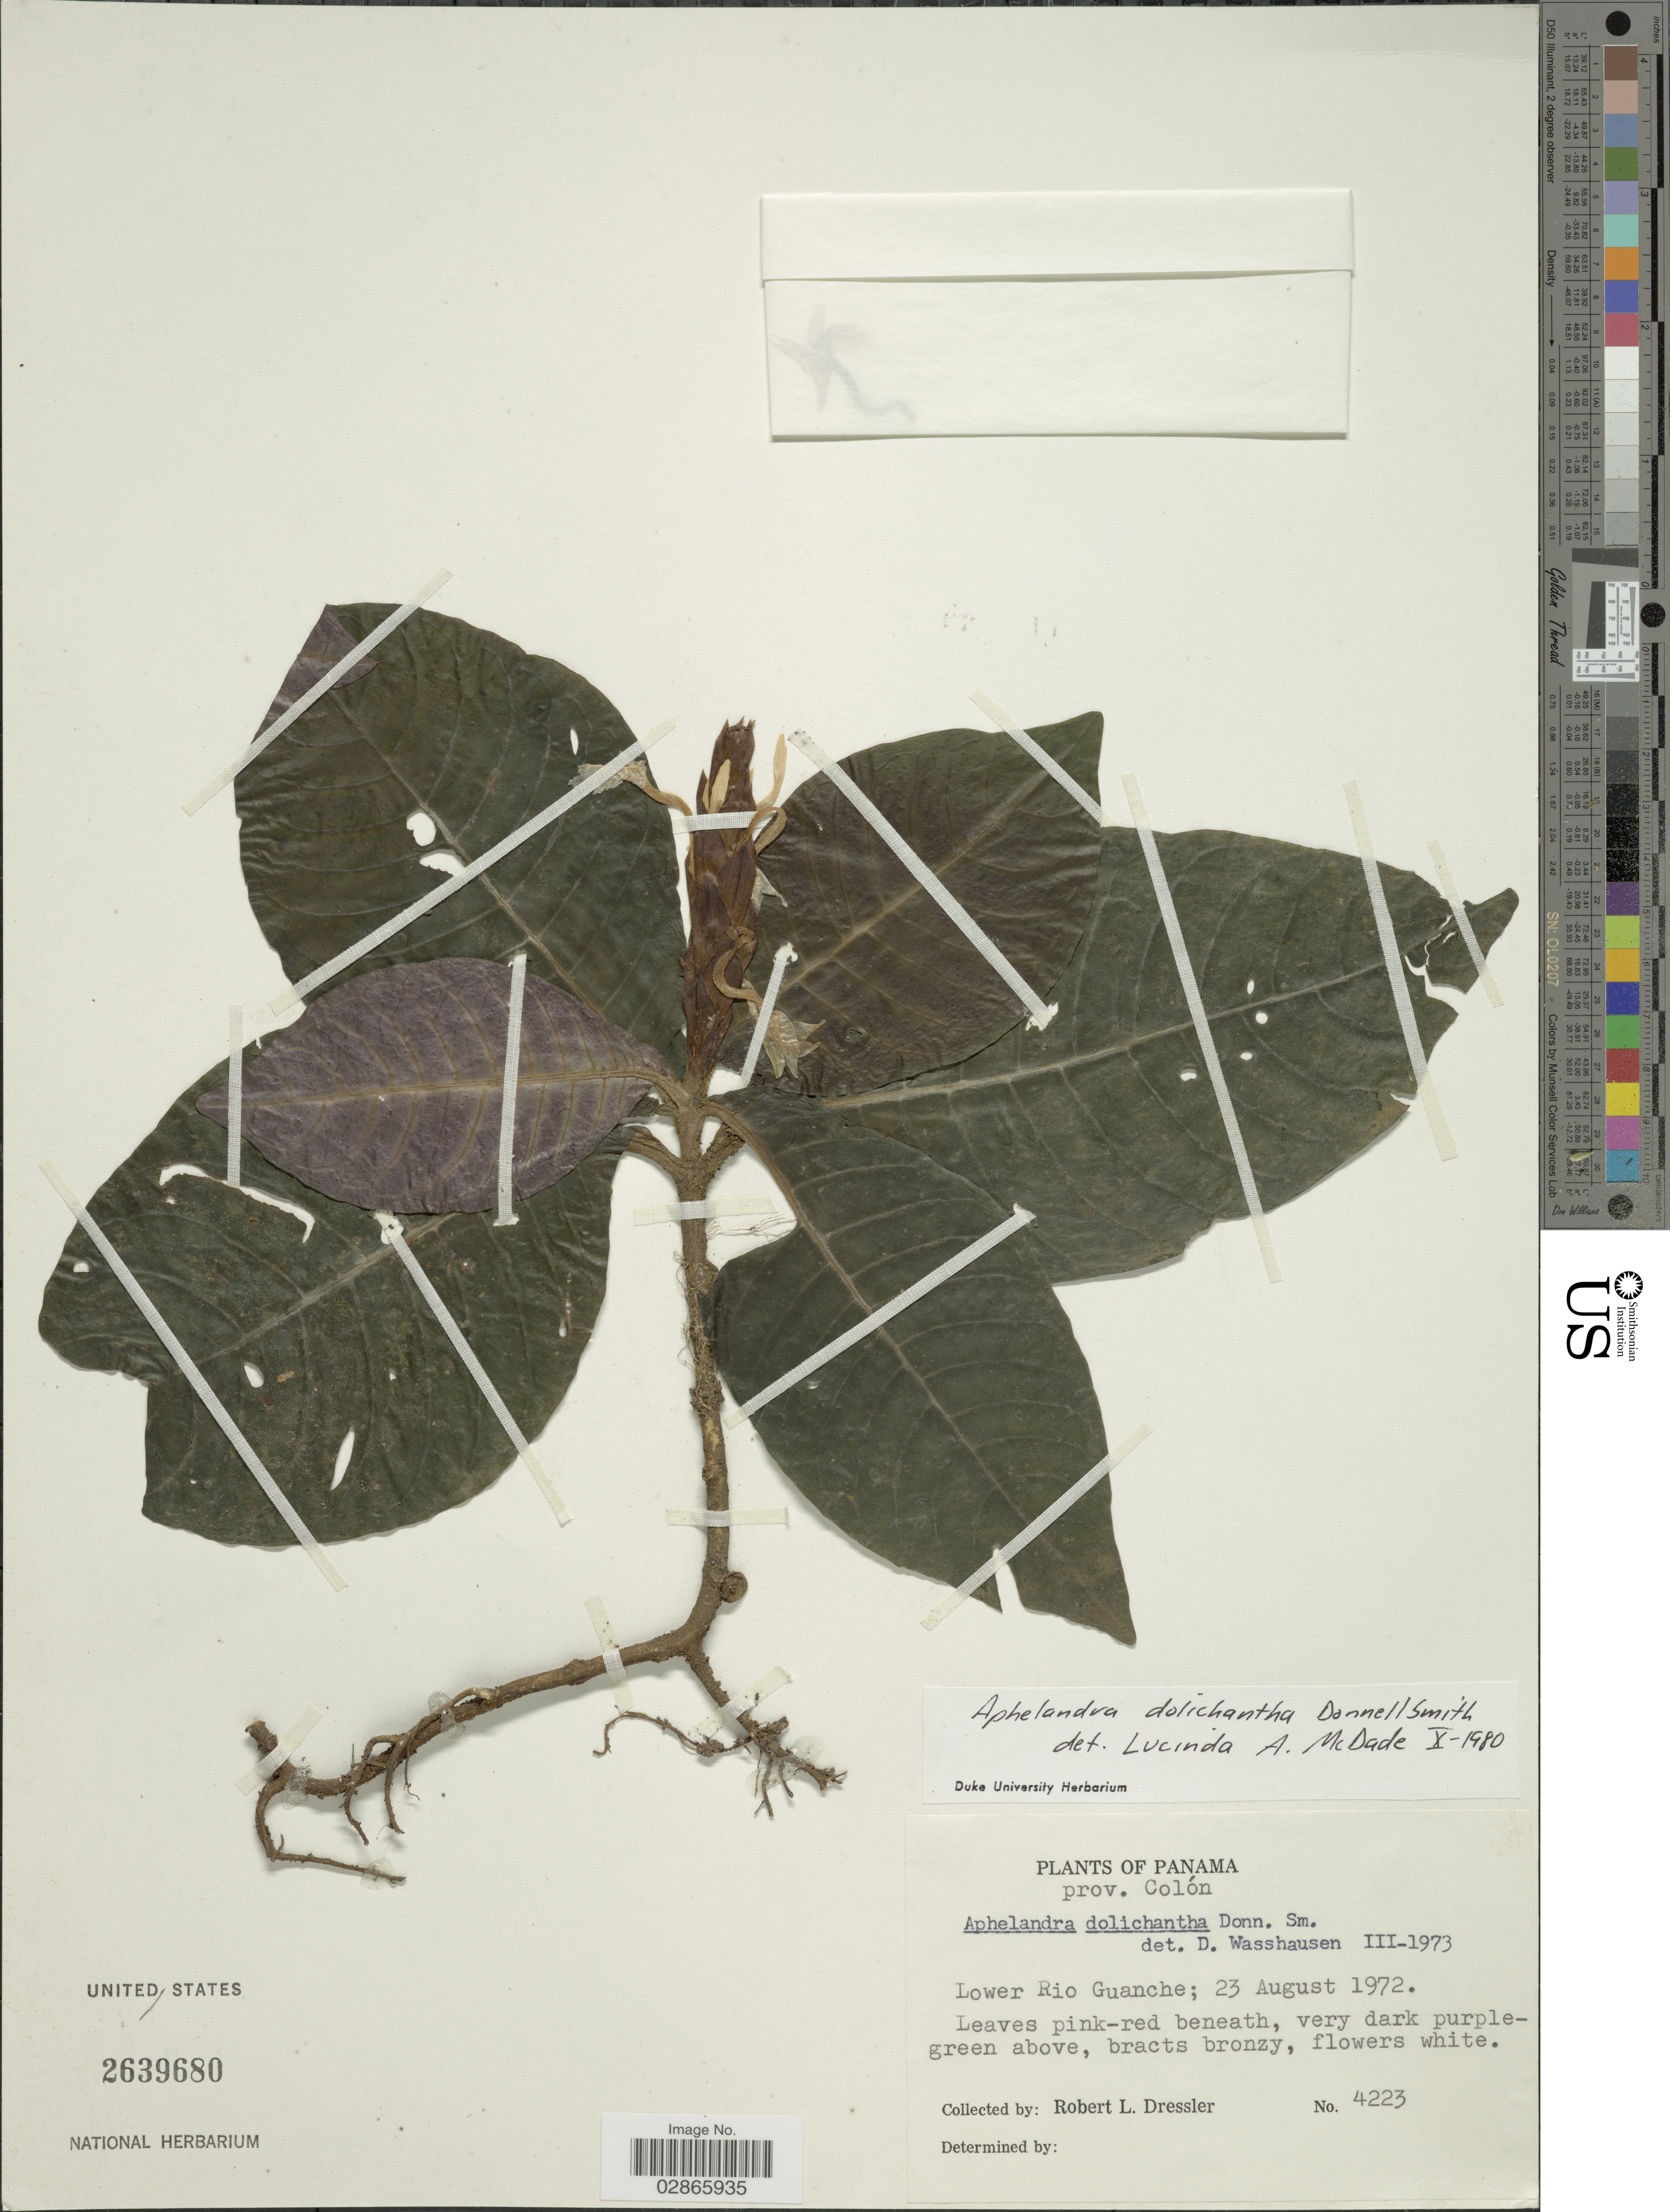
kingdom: Plantae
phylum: Tracheophyta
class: Magnoliopsida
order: Lamiales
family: Acanthaceae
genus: Aphelandra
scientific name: Aphelandra dolichantha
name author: Donn. Sm.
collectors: R. Dressler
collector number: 4223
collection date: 1972-08-23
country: Panama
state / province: Colón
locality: Lower Rio Guanche.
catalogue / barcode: US 2639680